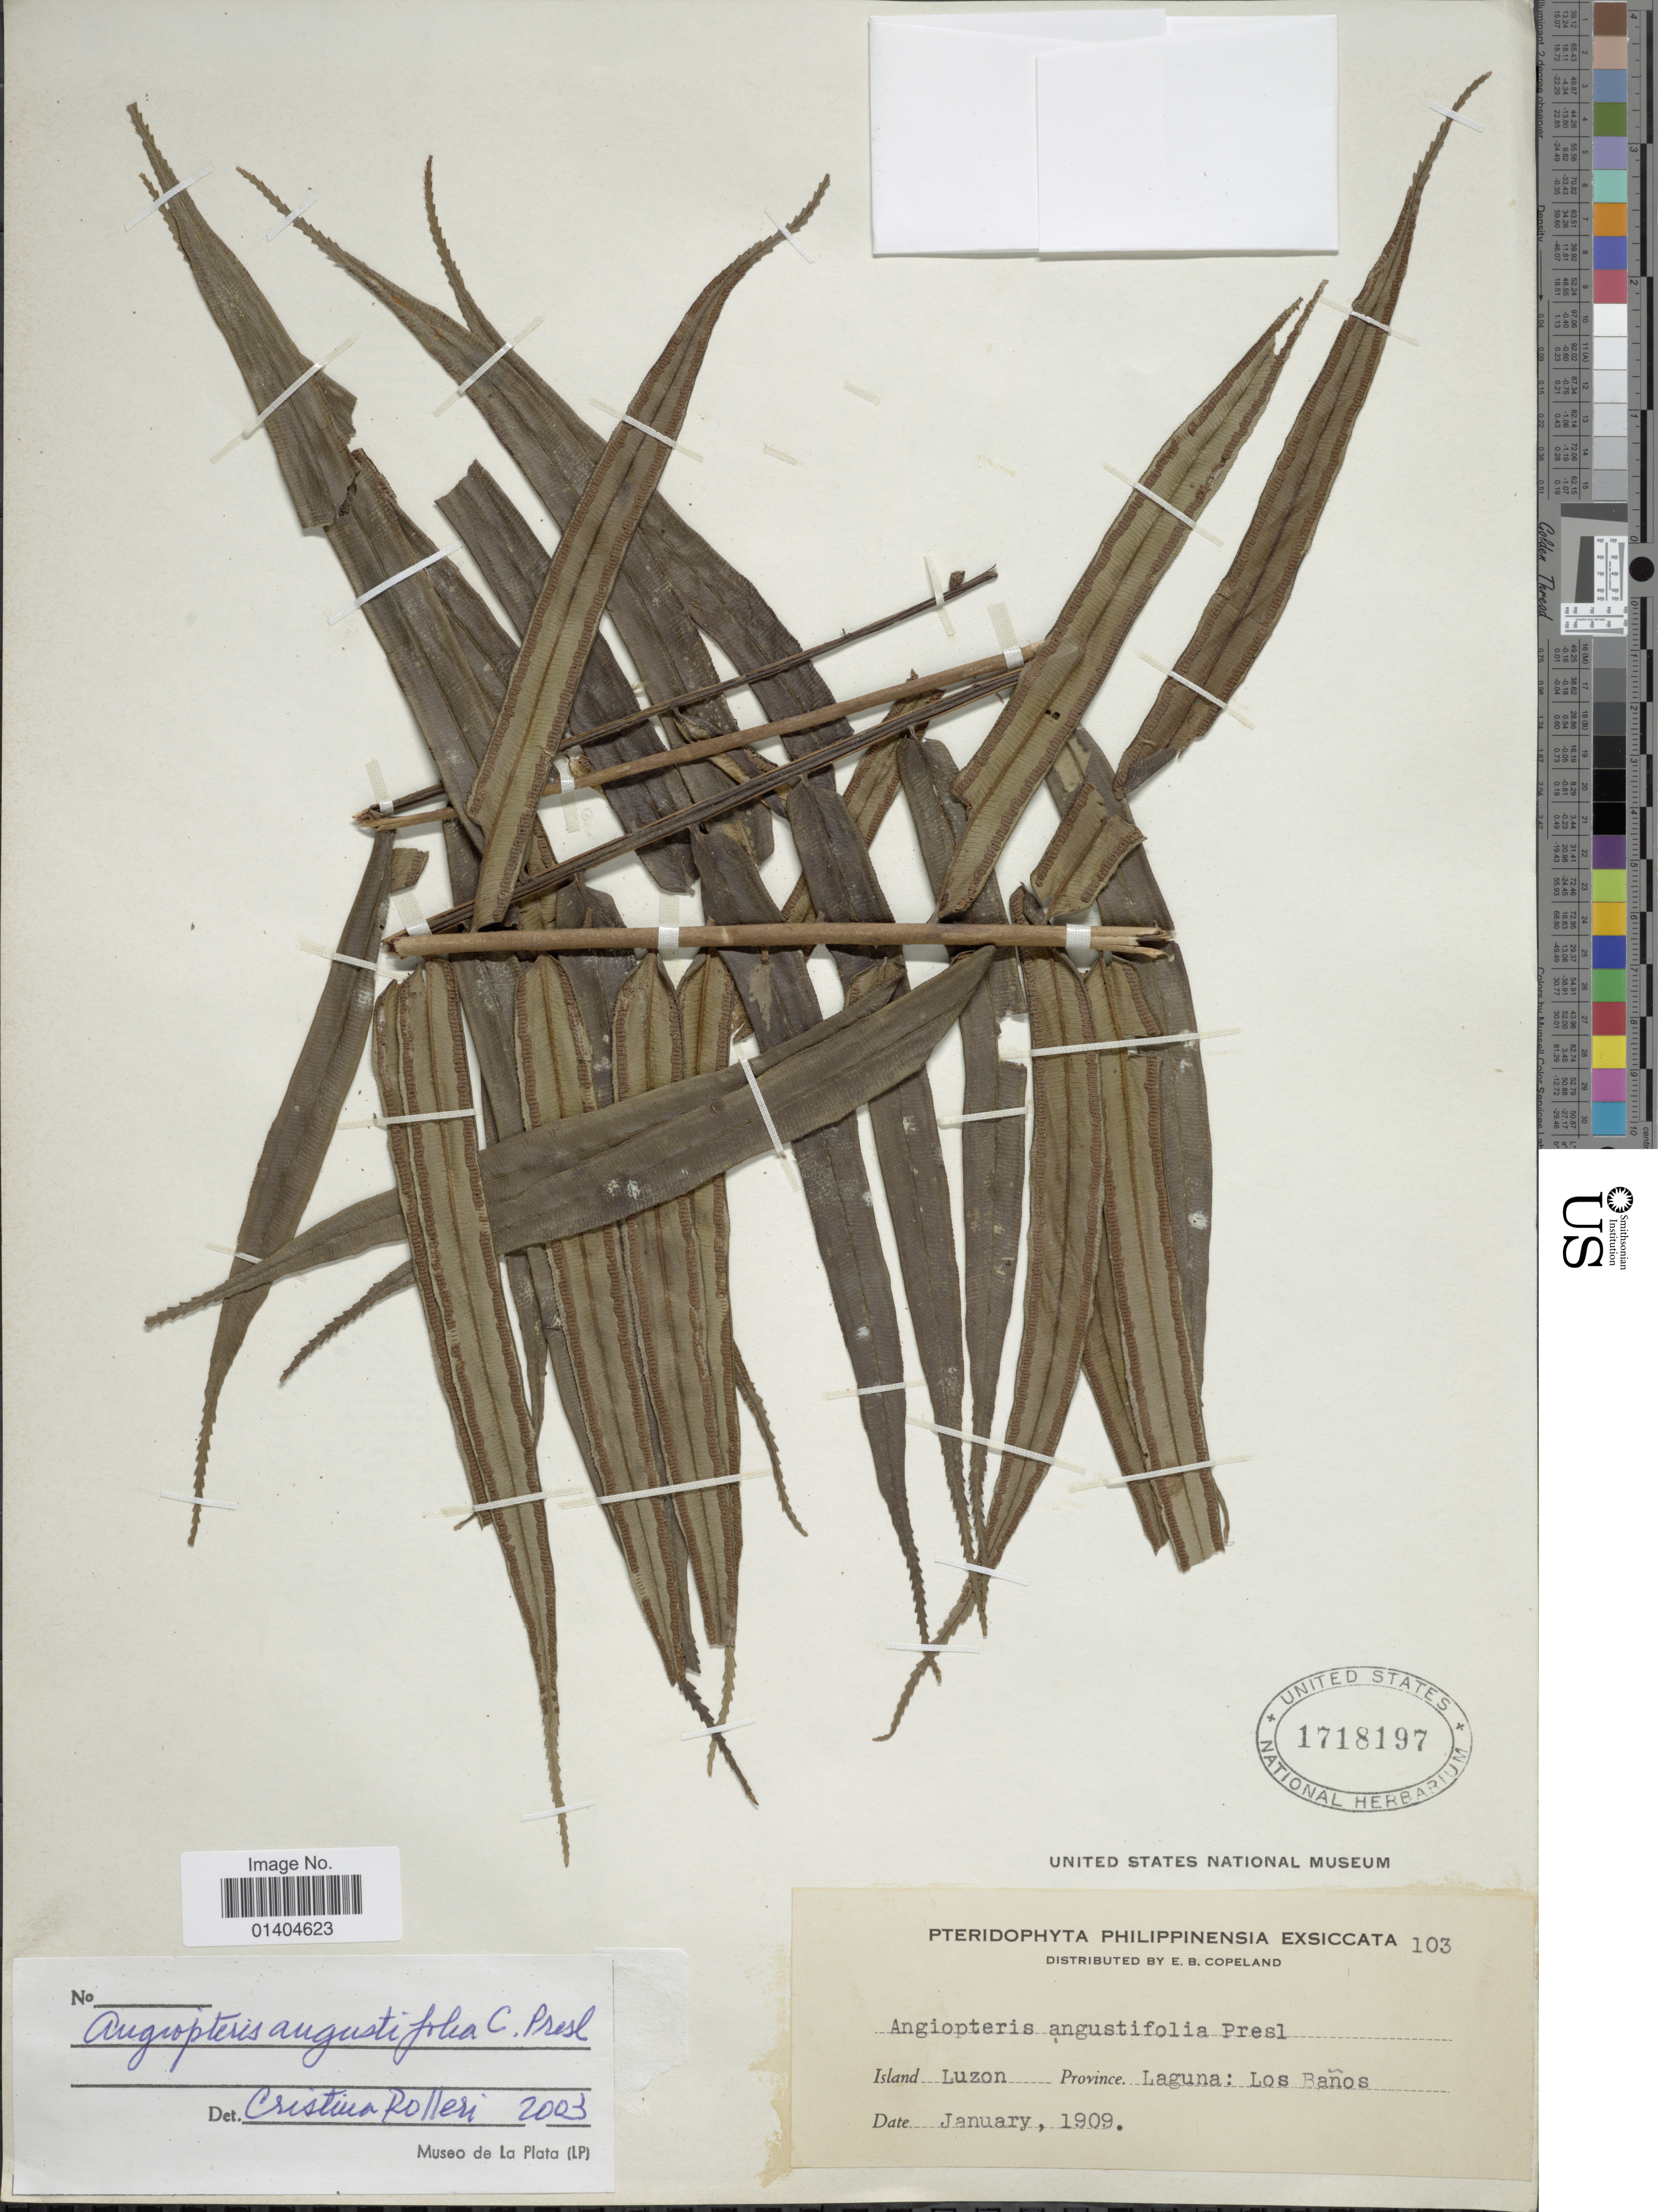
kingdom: Plantae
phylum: Tracheophyta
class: Polypodiopsida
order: Marattiales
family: Marattiaceae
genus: Angiopteris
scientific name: Angiopteris angustifolia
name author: C. Presl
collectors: E. B. Copeland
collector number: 103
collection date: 1909-01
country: Philippines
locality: Island Luzon. Province Laguna: Los Banos.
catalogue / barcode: US 1718197